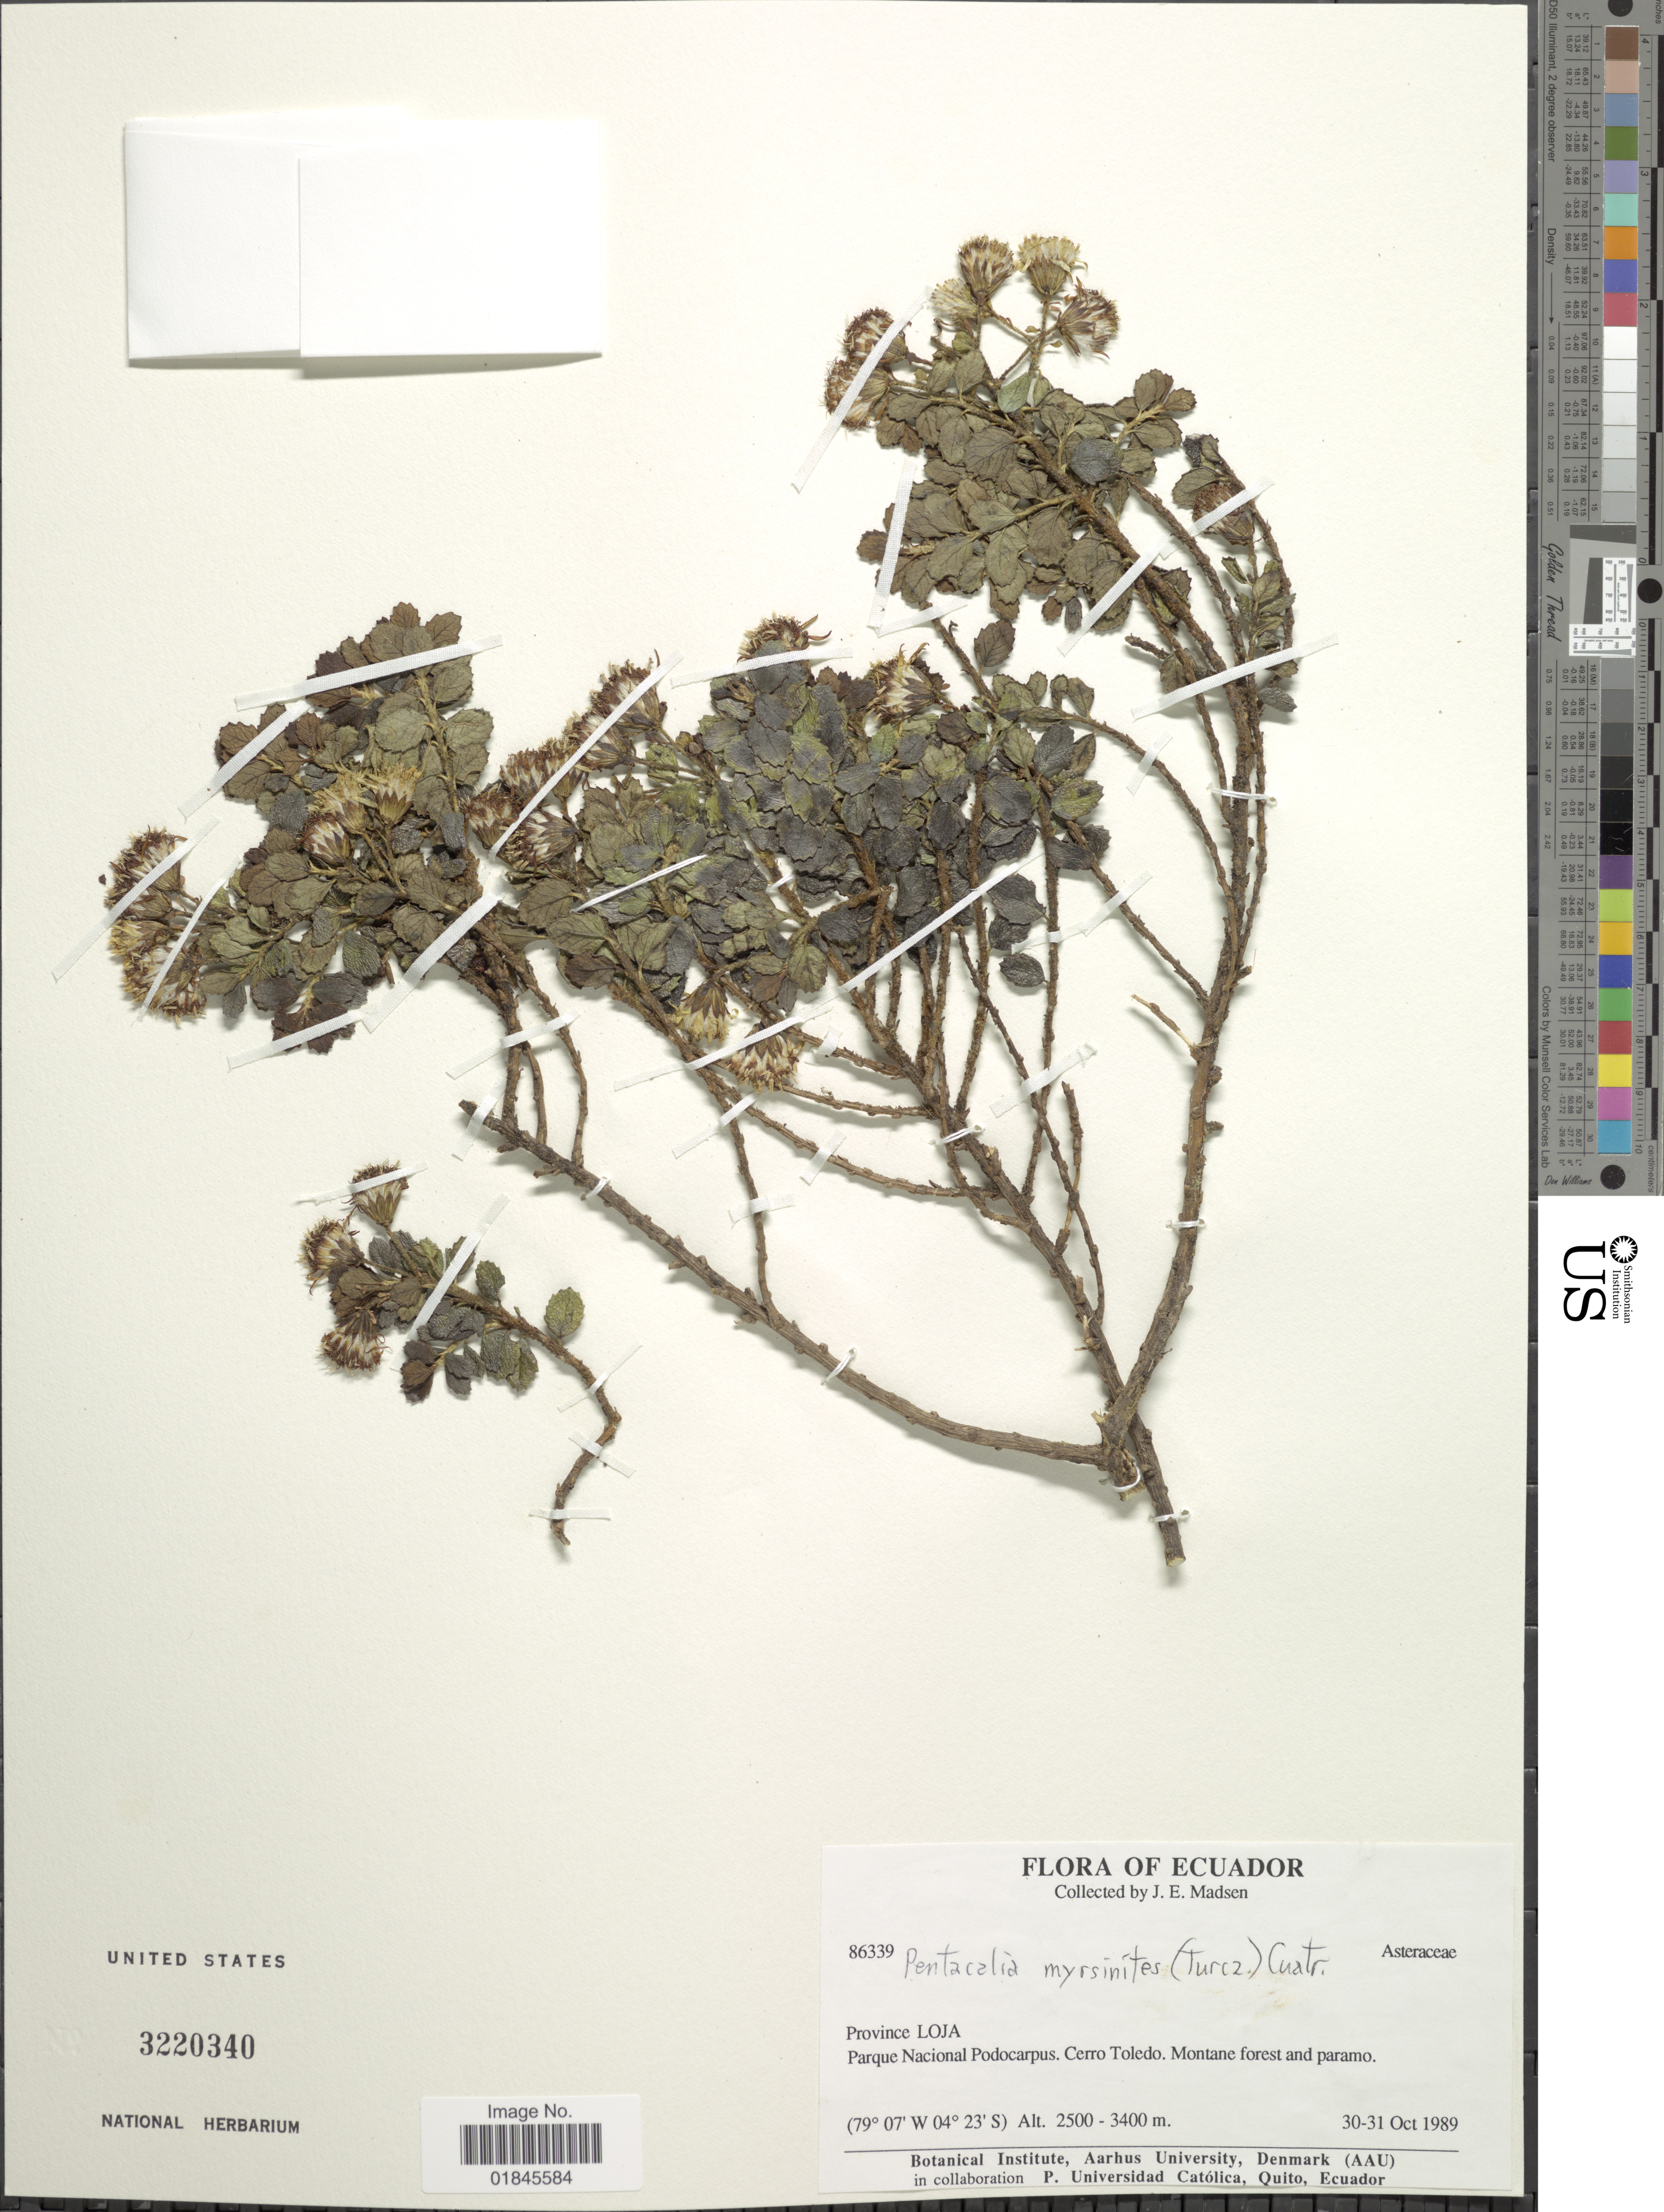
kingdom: Plantae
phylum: Tracheophyta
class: Magnoliopsida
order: Asterales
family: Asteraceae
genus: Pentacalia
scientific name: Pentacalia myrsinites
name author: (Turcz.) Cuatrec.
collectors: J. E. Madsen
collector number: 86339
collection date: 1989-10-30/1989-10-31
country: Ecuador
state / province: Loja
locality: Province Loja. Parque Nacional Podocarpus. Cerro Toledo. Montane forest and paramo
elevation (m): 2500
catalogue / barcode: US 3220340